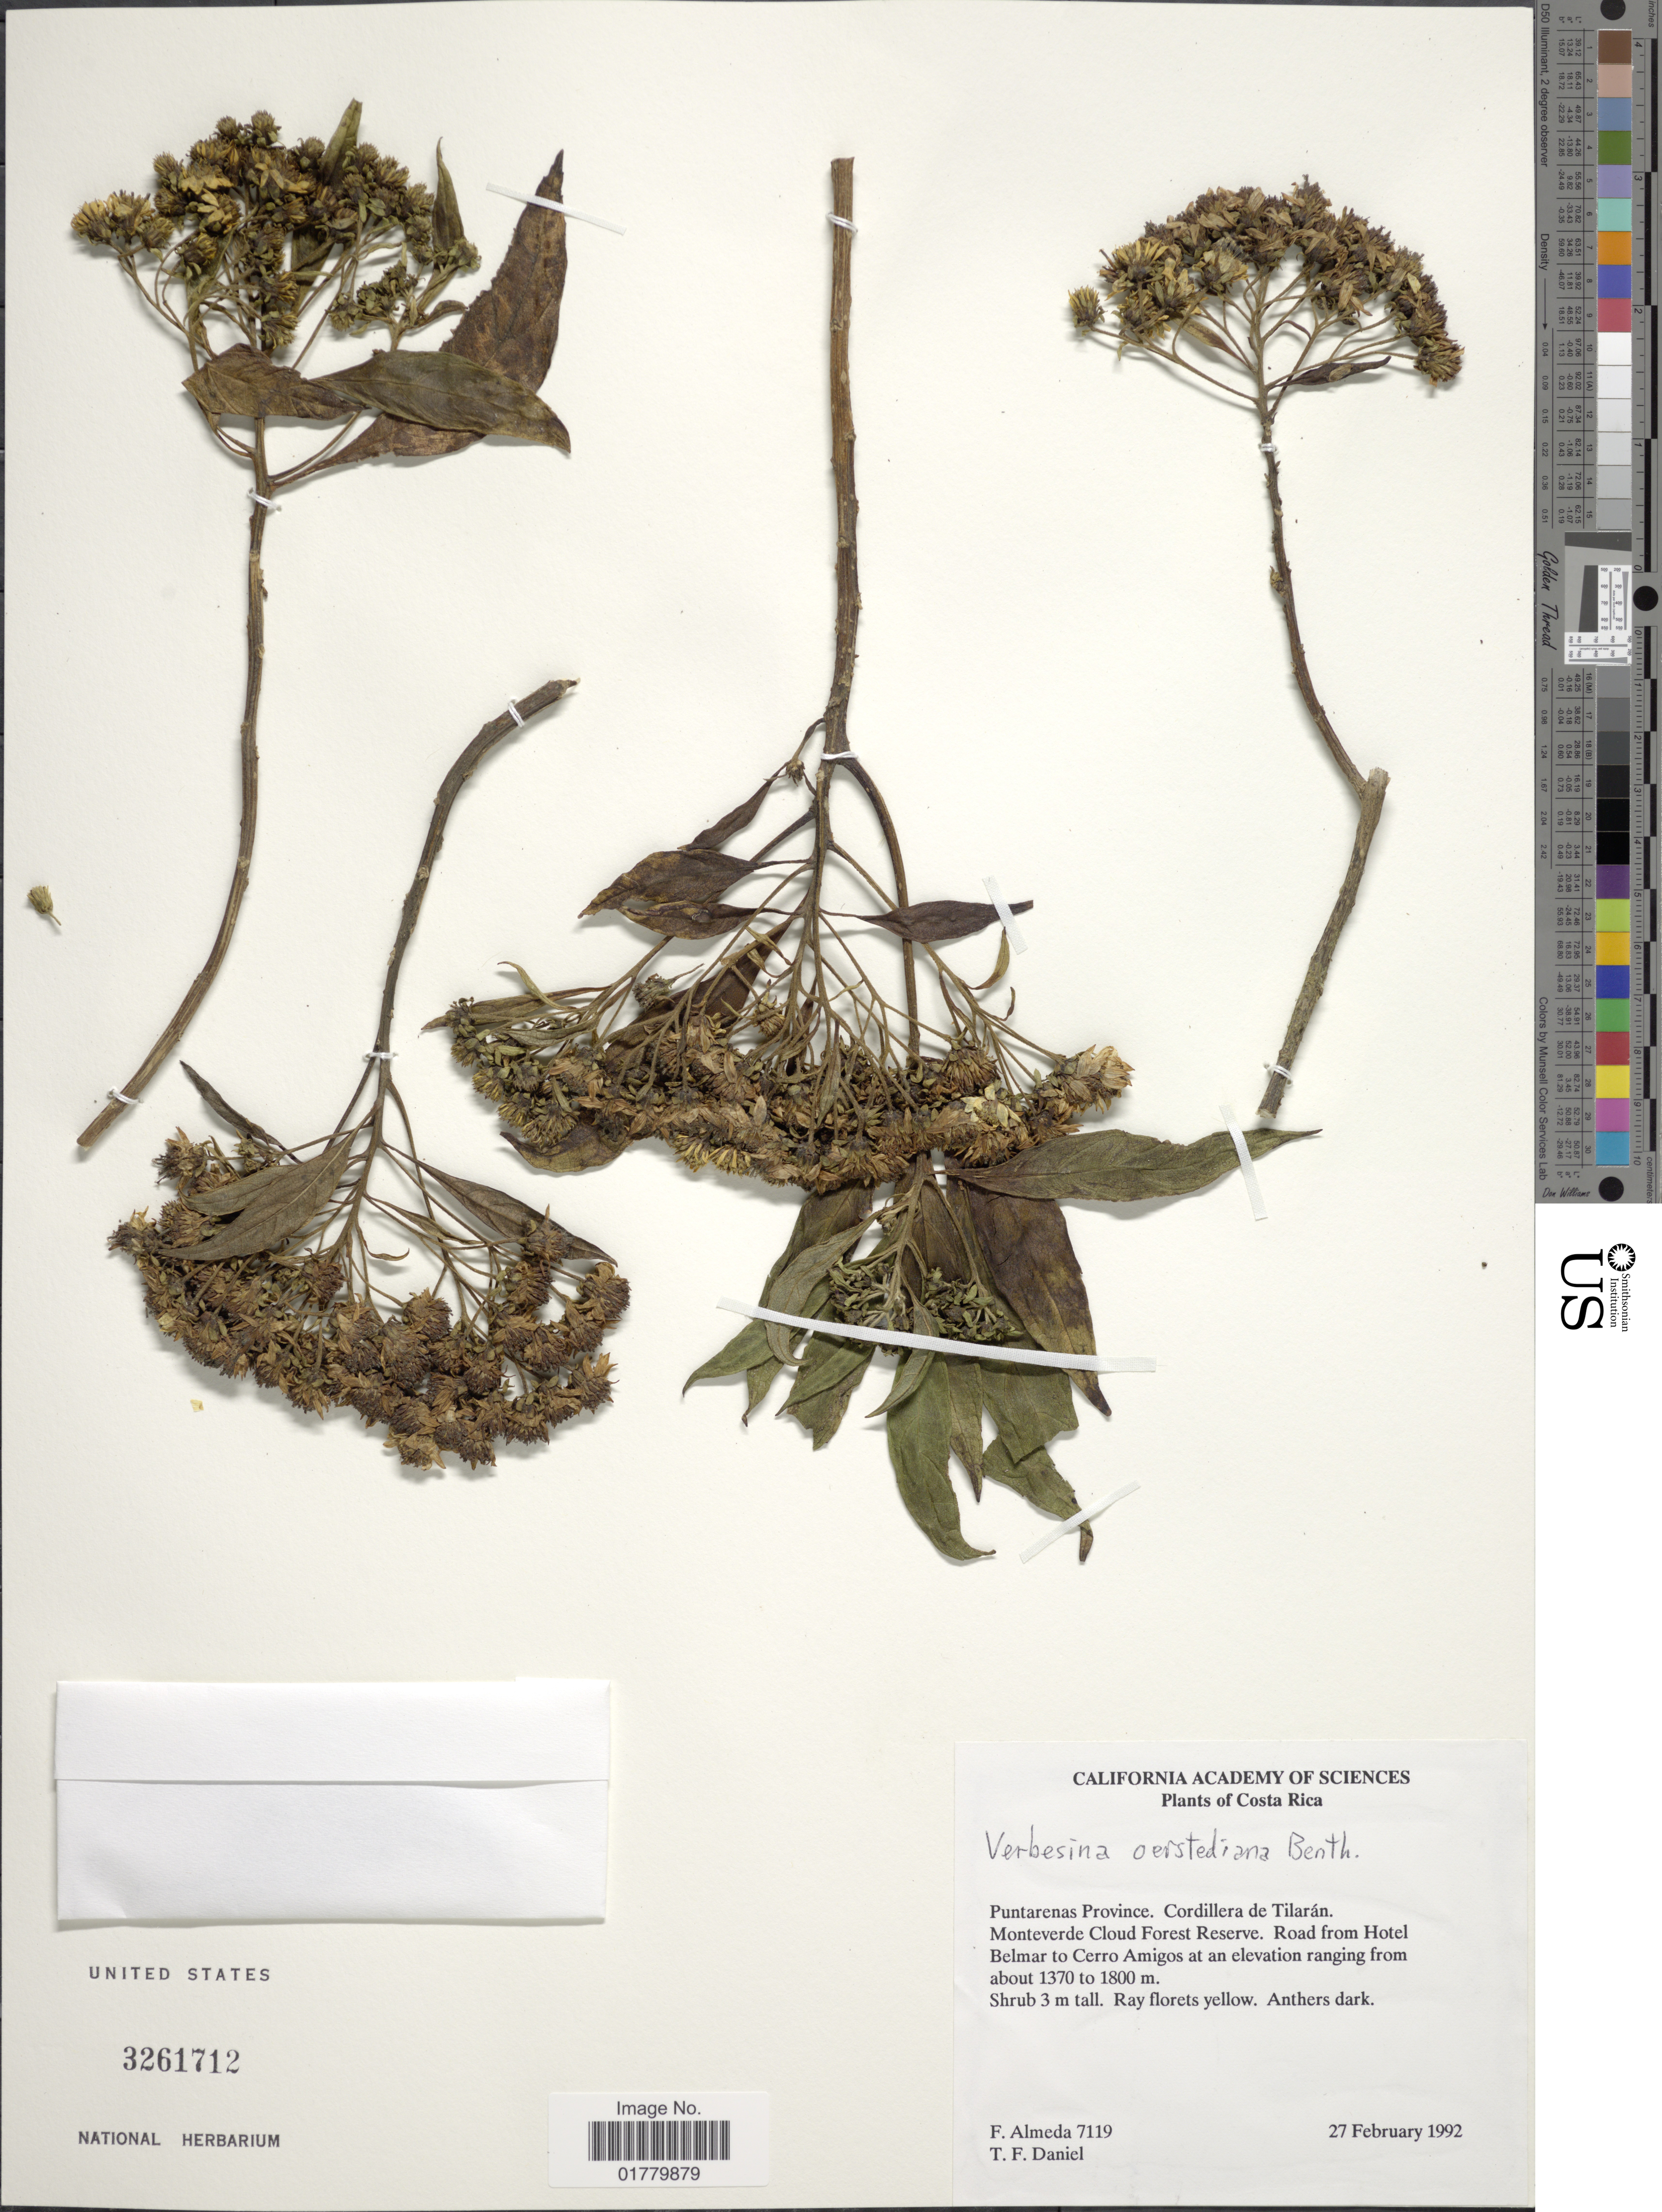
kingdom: Plantae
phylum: Tracheophyta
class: Magnoliopsida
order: Asterales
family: Asteraceae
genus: Verbesina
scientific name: Verbesina oerstediana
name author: Benth. in Oerst.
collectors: F. Almeda & T. F. Daniel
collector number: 7119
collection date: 1992-02-27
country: Costa Rica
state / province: Puntarenas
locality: Cordillera de Tilarán. Monteverde Cloud Forest Reserve. Road from Hotel Belmar to Cerro Amigos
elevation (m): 1370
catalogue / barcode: US 3261712